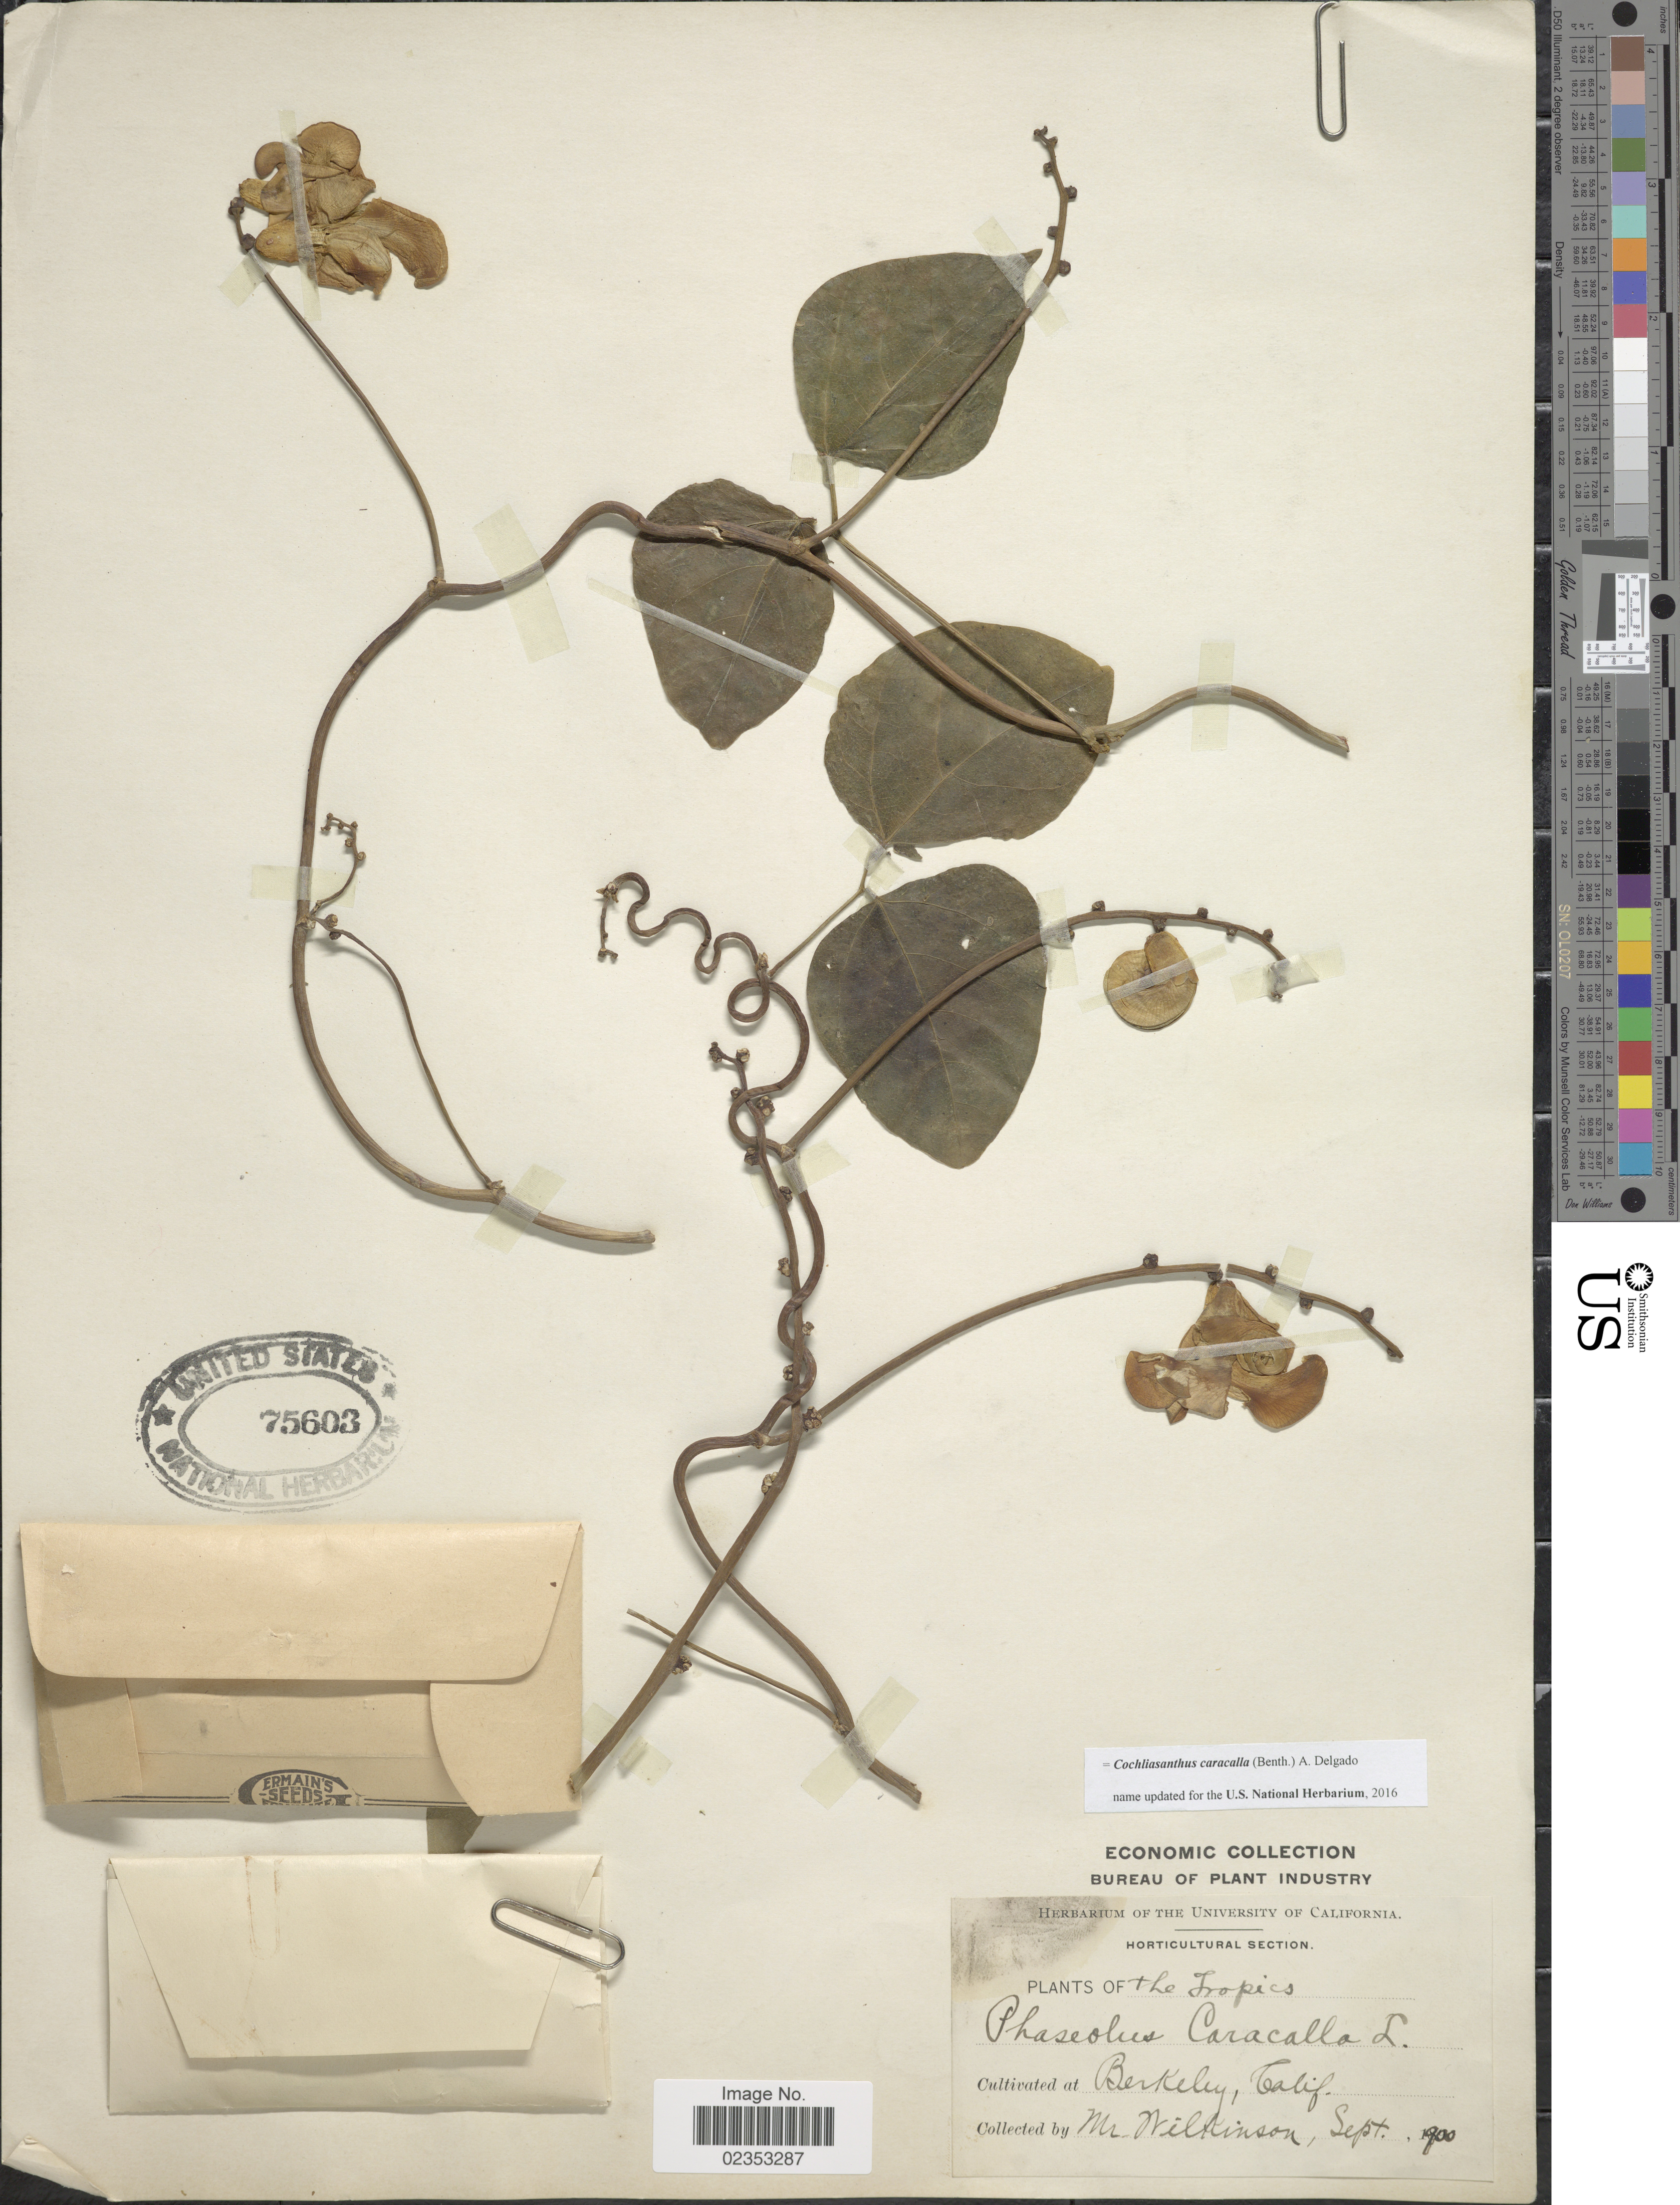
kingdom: Plantae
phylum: Tracheophyta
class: Magnoliopsida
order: Fabales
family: Fabaceae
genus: Cochliasanthus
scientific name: Cochliasanthus caracalla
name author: (L.) Trew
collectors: Wilkinson, --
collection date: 1900-09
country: United States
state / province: California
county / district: Alameda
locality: Berkeley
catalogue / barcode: US 75603